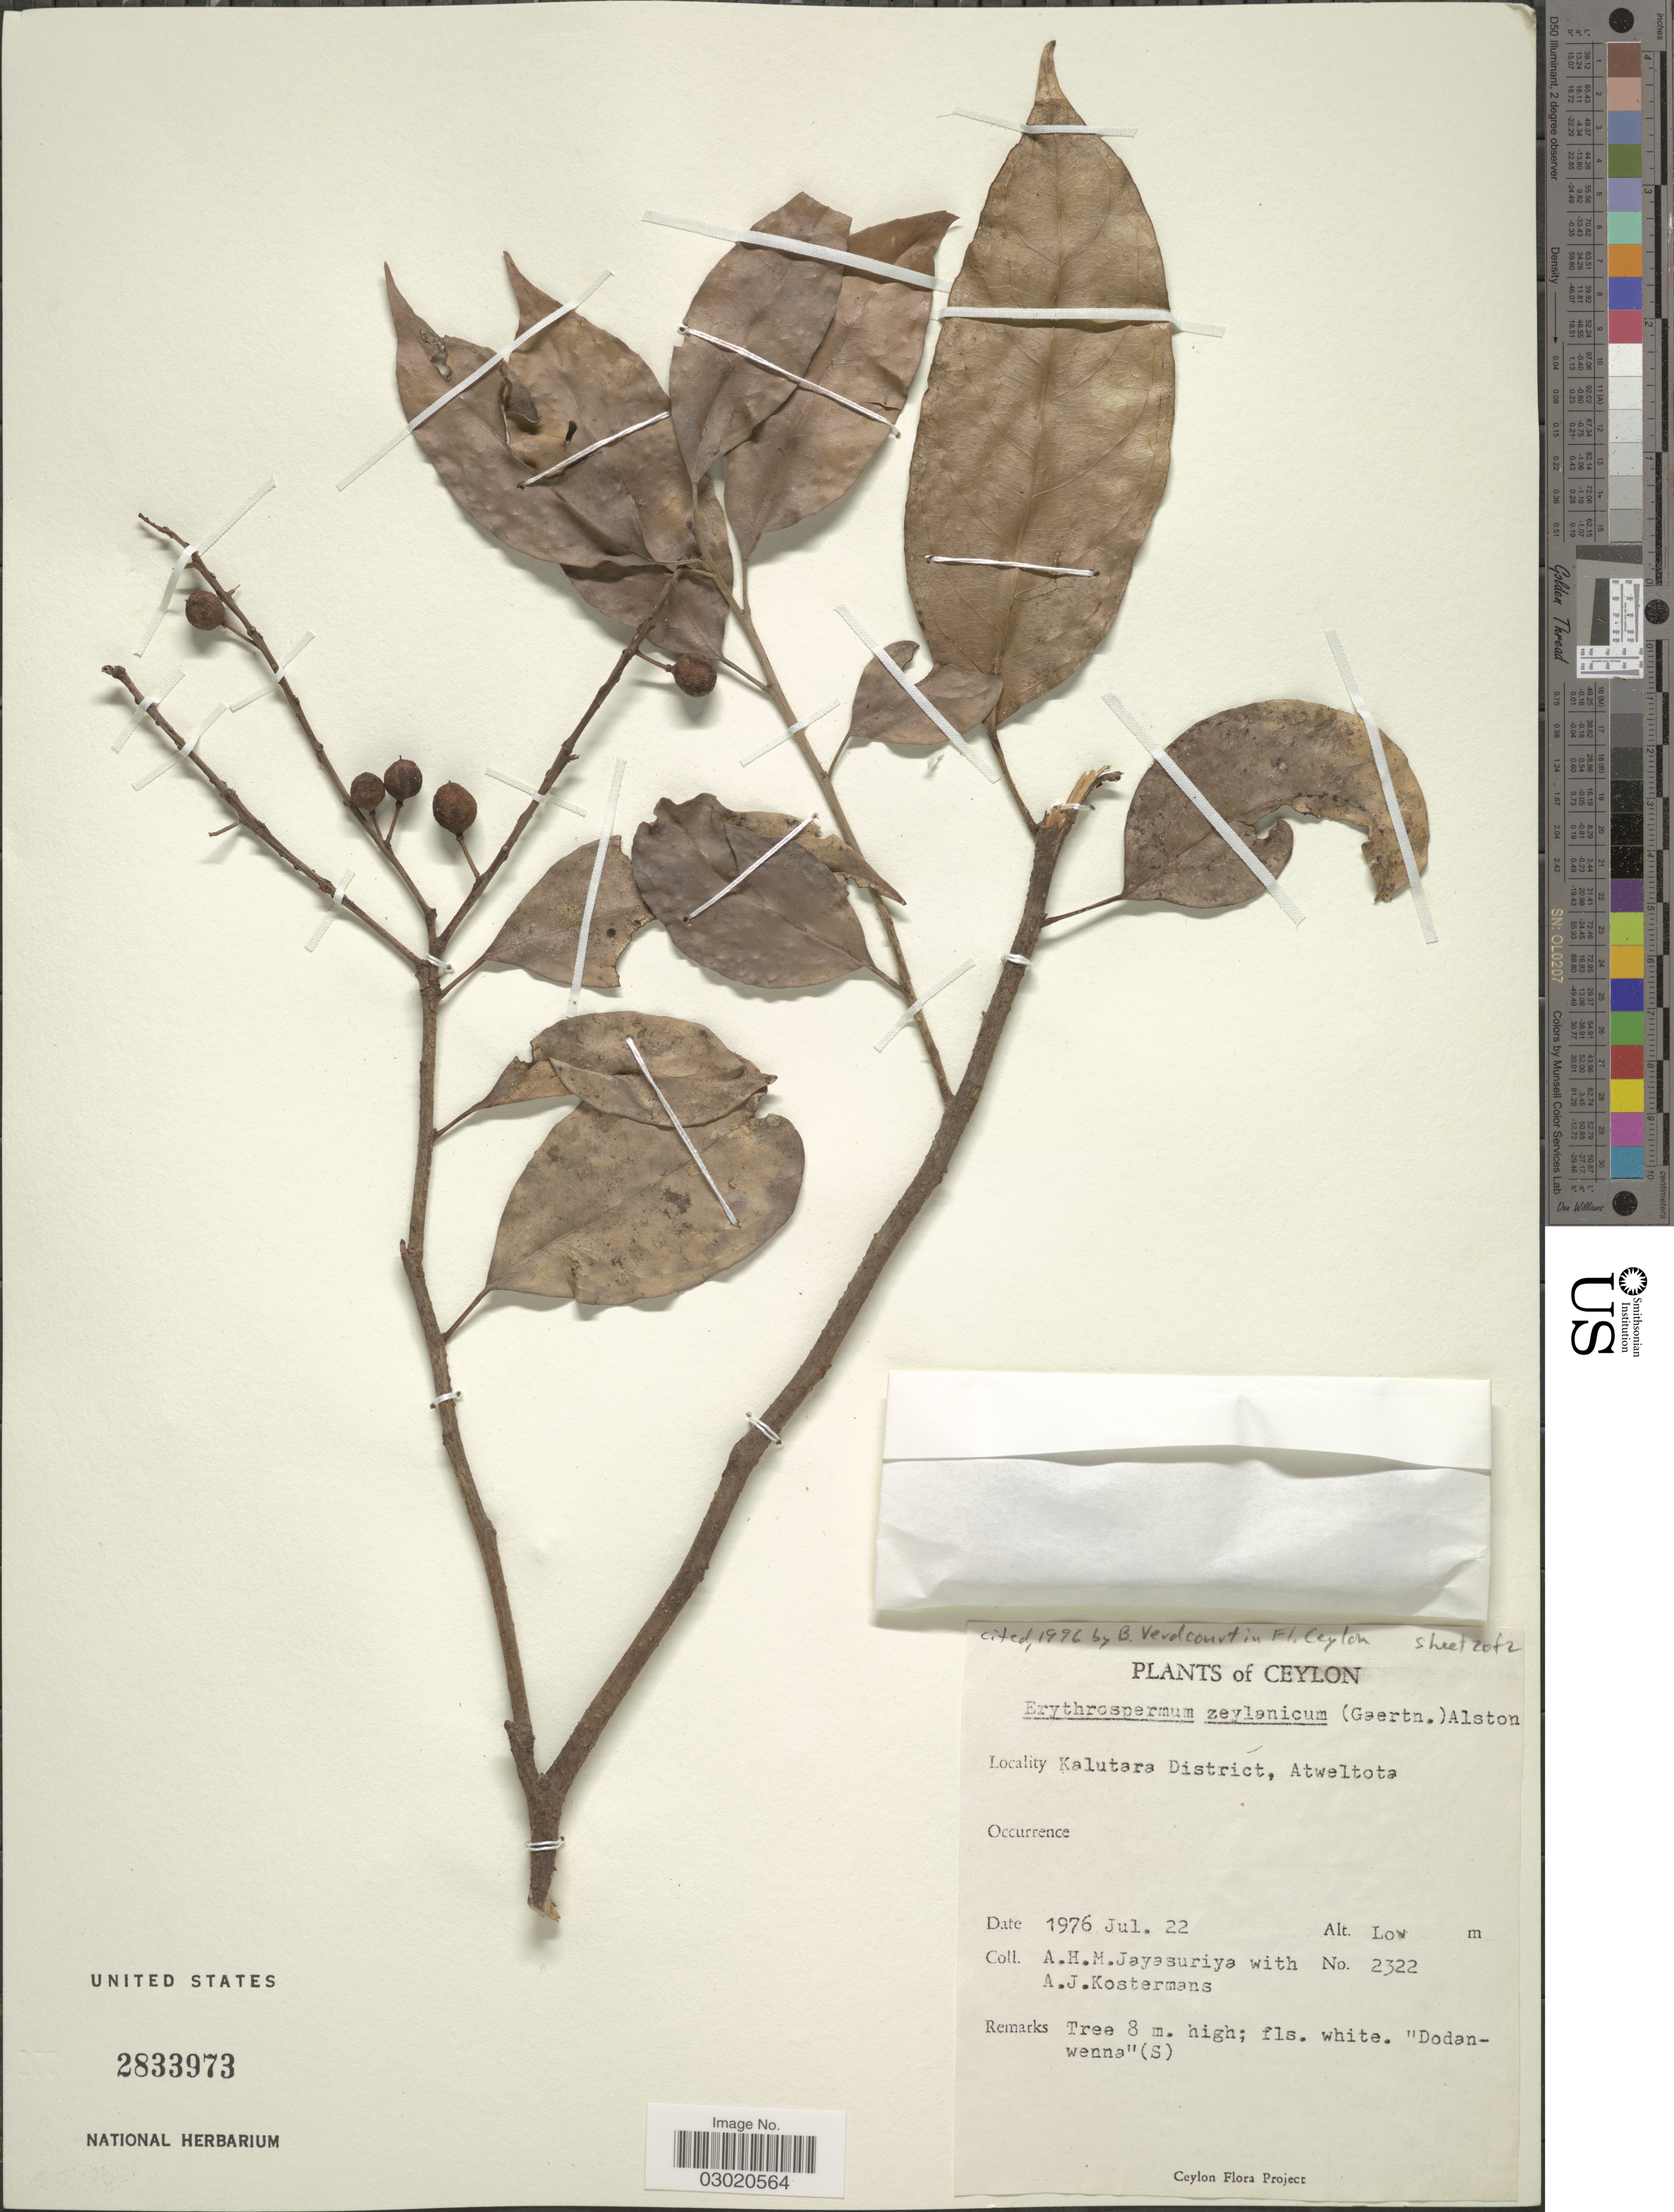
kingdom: Plantae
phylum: Tracheophyta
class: Magnoliopsida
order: Malpighiales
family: Achariaceae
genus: Erythrospermum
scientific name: Erythrospermum zeylanicum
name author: (Gaertn.) Alston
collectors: A. H. Jayasuriya & A. J. G. Kostermans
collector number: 2322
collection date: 1976-07-22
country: Sri Lanka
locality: Ceylon, Kalutara District, Atweltota.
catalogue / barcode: US 2833973